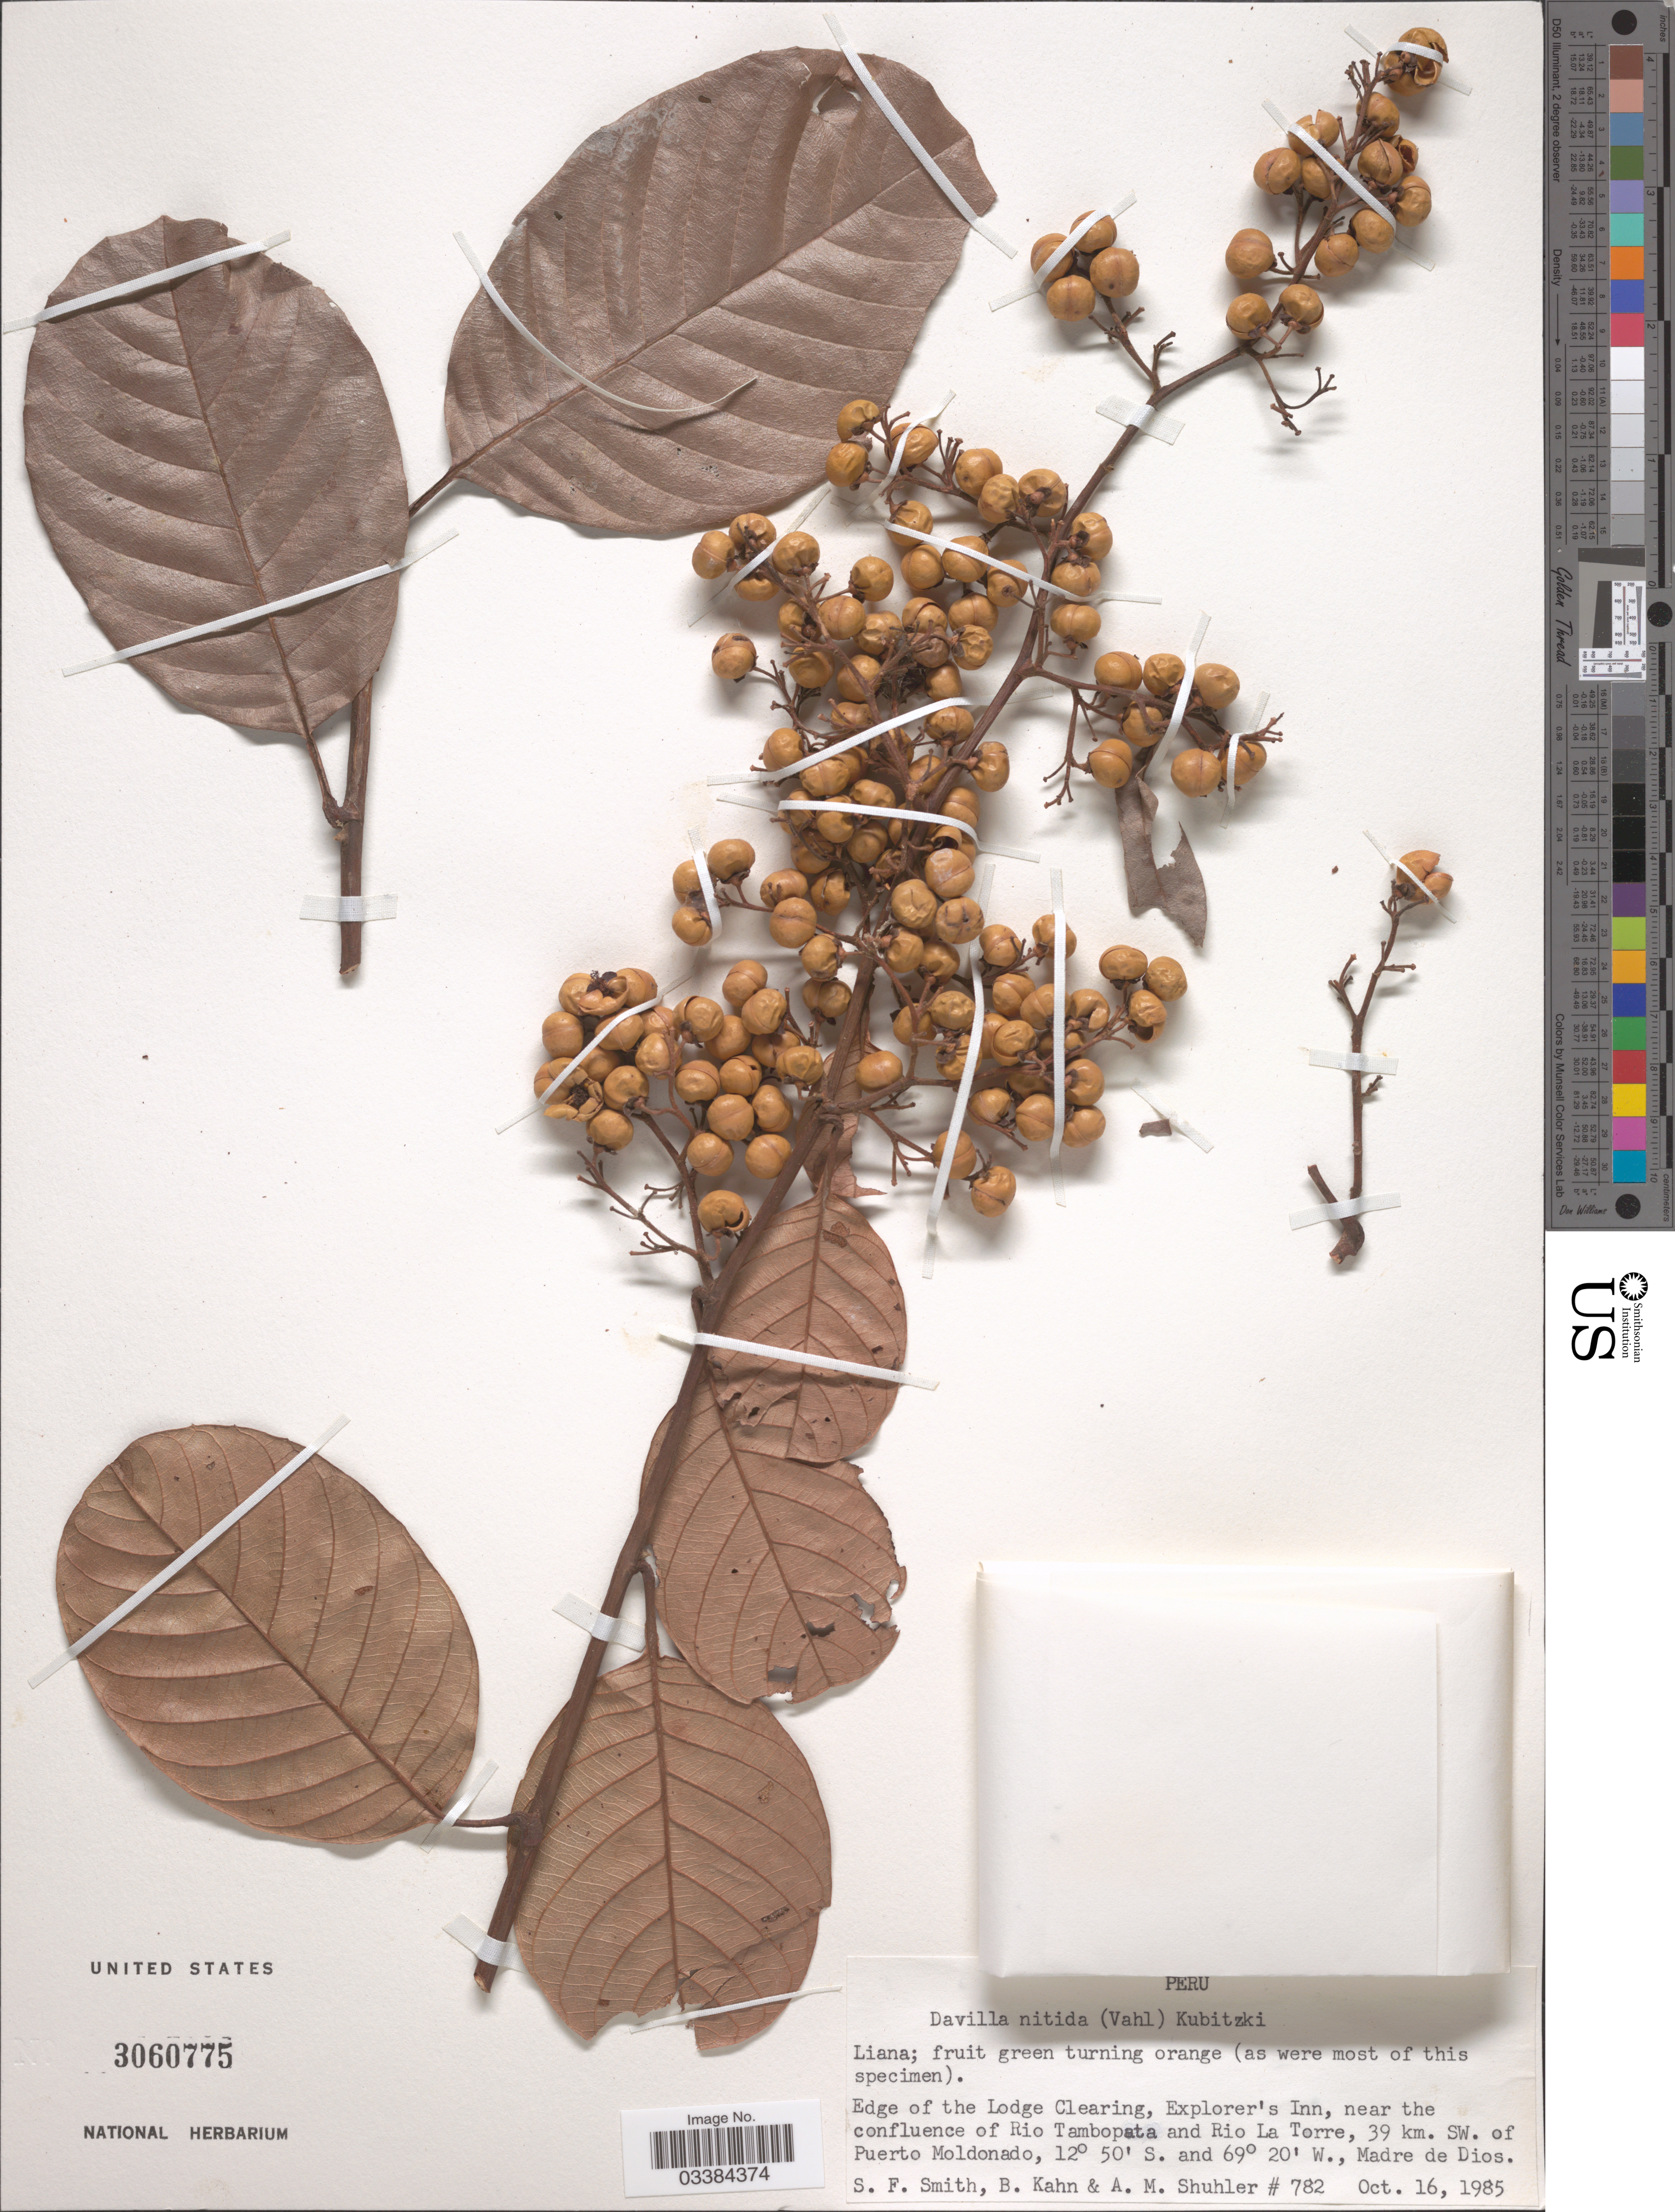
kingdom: Plantae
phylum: Tracheophyta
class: Magnoliopsida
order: Dilleniales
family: Dilleniaceae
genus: Davilla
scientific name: Davilla nitida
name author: (Vahl) Kubitzki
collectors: S.F. Smith, B. Kahn & A. Shuhler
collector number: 782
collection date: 1985-10-16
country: Peru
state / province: Madre de Dios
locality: Edge of the Lodge Clearing, Explorer's Inn, near the confluence of Rio Tambopata and Rio La Torre, 39 km. SW. of Puerto Moldonado.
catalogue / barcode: US 3060775